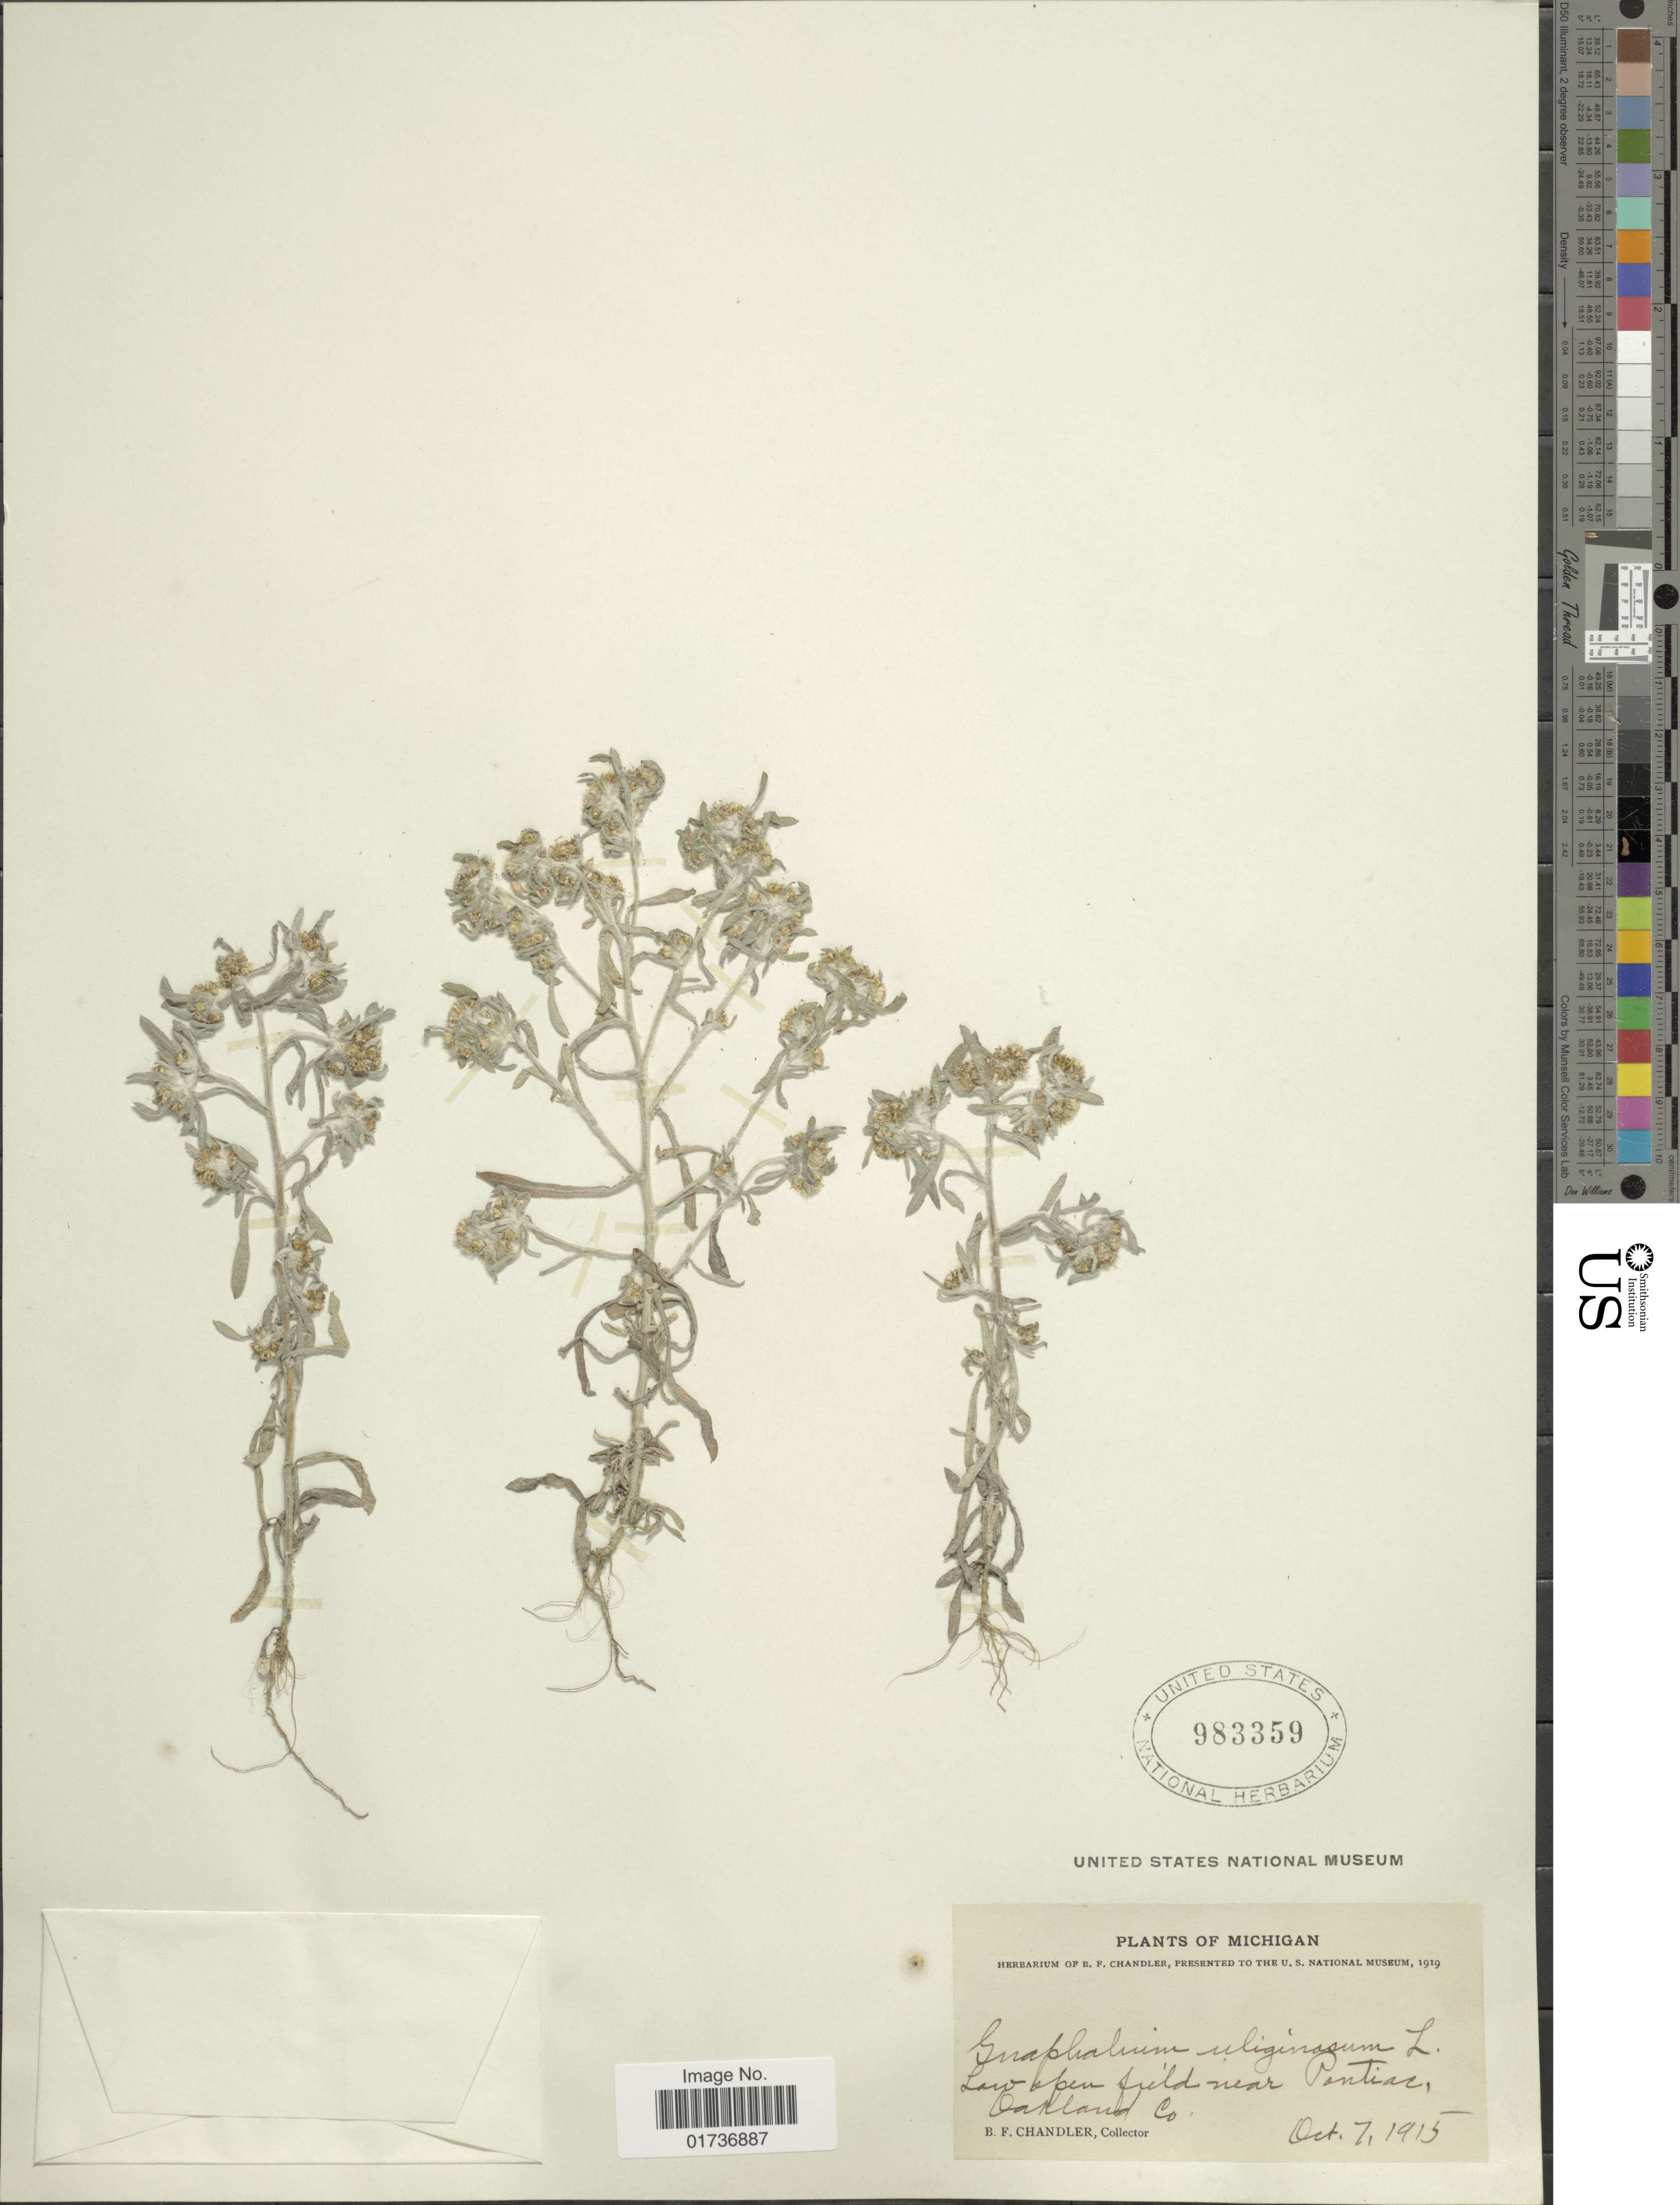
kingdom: Plantae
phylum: Tracheophyta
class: Magnoliopsida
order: Asterales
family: Asteraceae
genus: Gnaphalium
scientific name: Gnaphalium uliginosum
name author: L.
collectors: B. F. Chandler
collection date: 1915-10-07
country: United States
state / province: Michigan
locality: Low open field near Pontiac, Oakland Co.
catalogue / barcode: US 983359